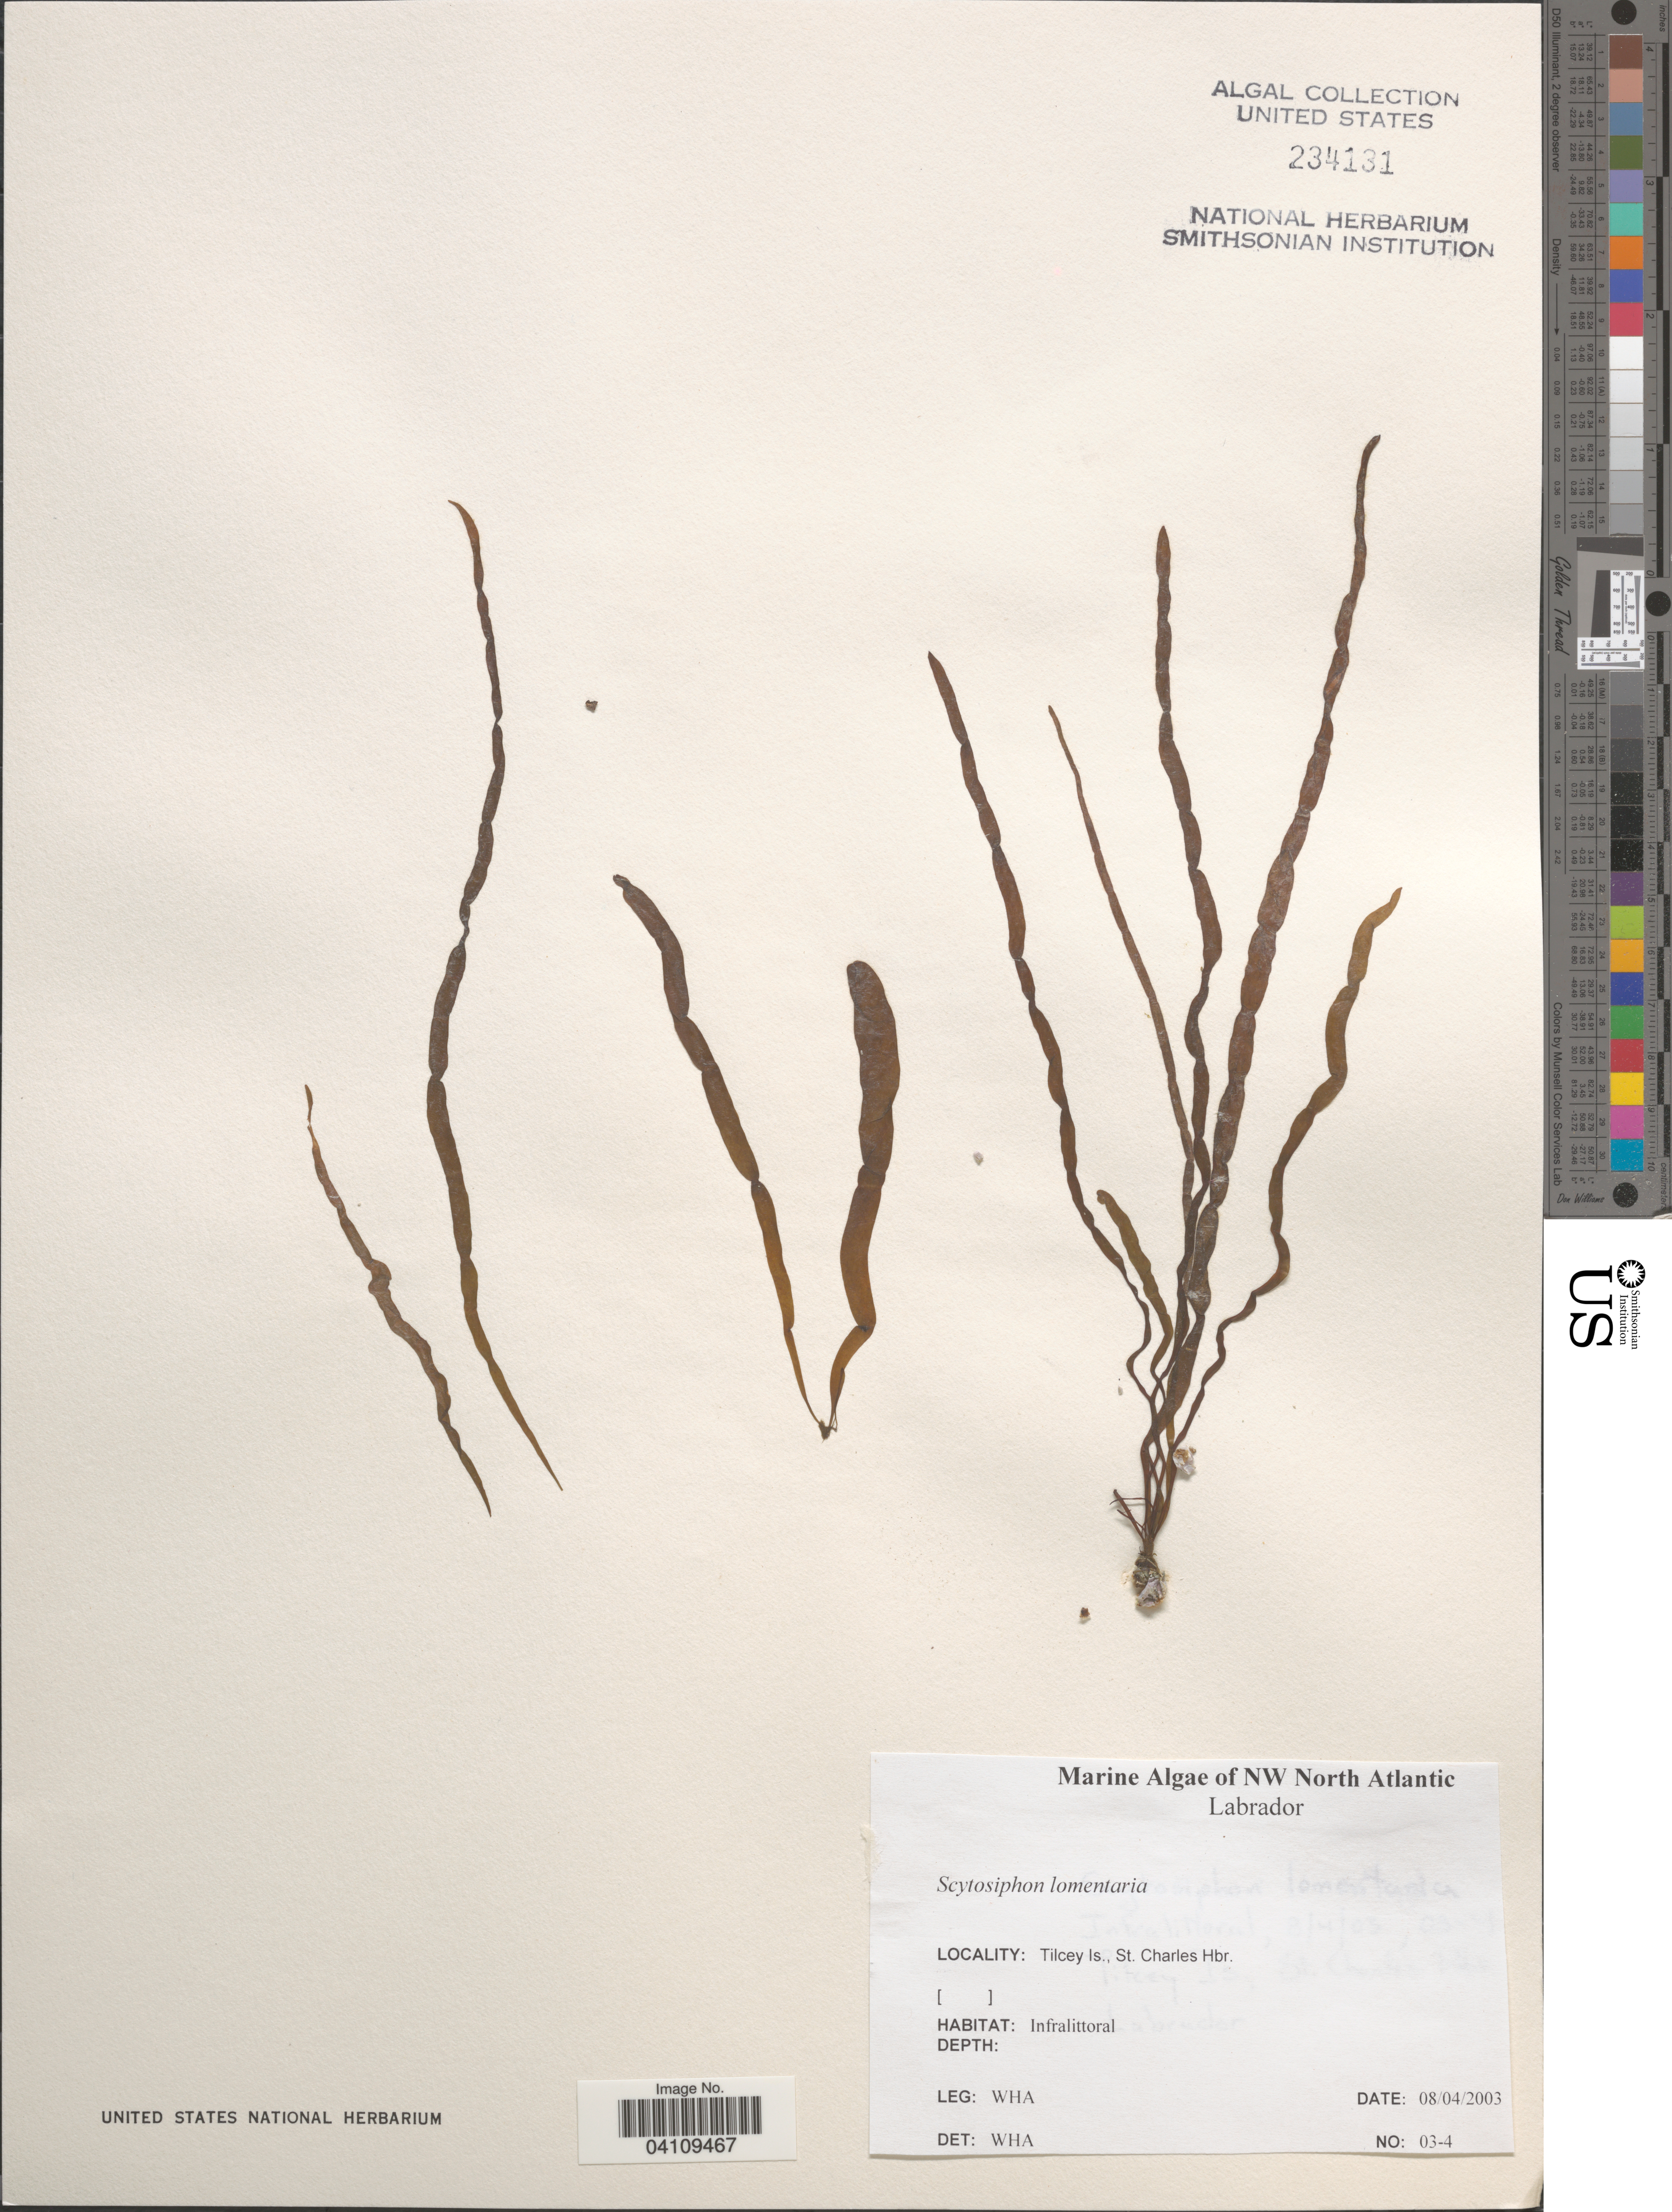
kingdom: Chromista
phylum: Ochrophyta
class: Phaeophyceae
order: Scytosiphonales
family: Scytosiphonaceae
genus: Scytosiphon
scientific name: Scytosiphon lomentaria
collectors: W. H. Adey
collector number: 03-4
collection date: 2003-04-08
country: Canada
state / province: Newfoundland and Labrador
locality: NW North Atlantic. Labrador. Tilcey Is., St. Charles Hbr.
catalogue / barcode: US 234131